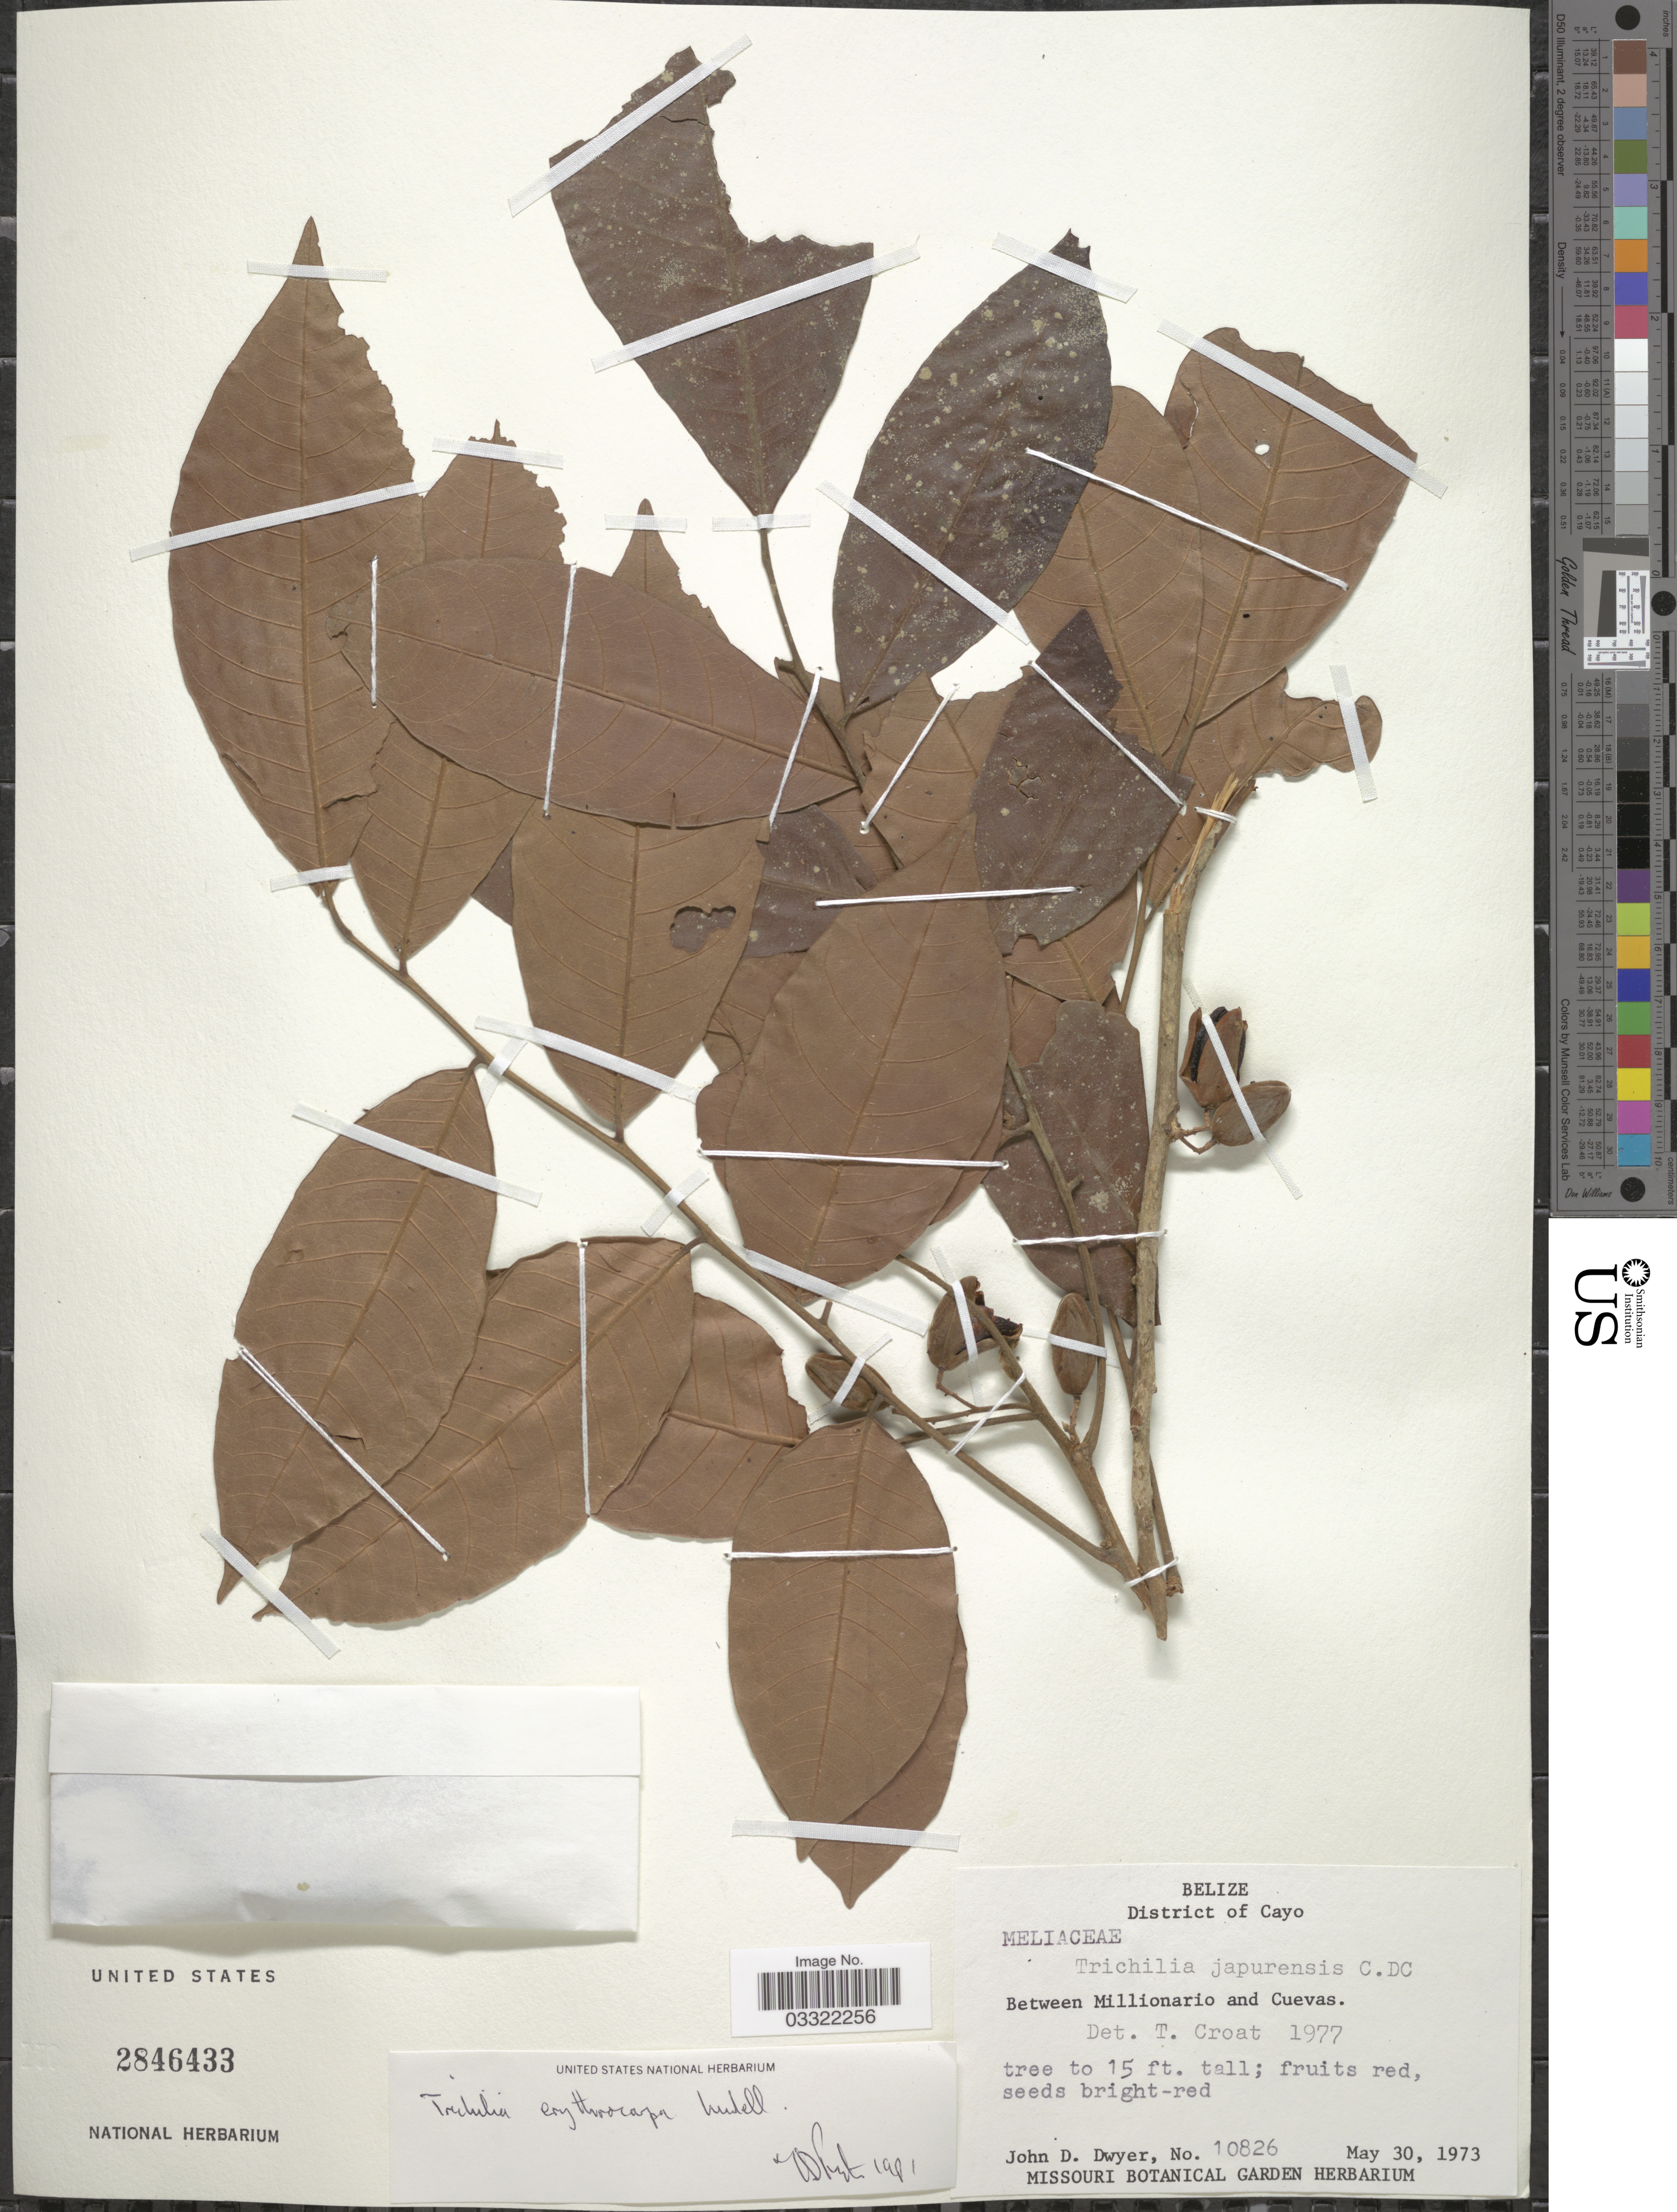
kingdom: Plantae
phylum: Tracheophyta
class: Magnoliopsida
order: Sapindales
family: Meliaceae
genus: Trichilia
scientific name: Trichilia erythrocarpa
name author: Lundell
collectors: J. D. Dwyer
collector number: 10826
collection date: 1973-05-30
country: Belize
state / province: Cayo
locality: District of Cayo. Between Millionario and Cuevas.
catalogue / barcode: US 2846433